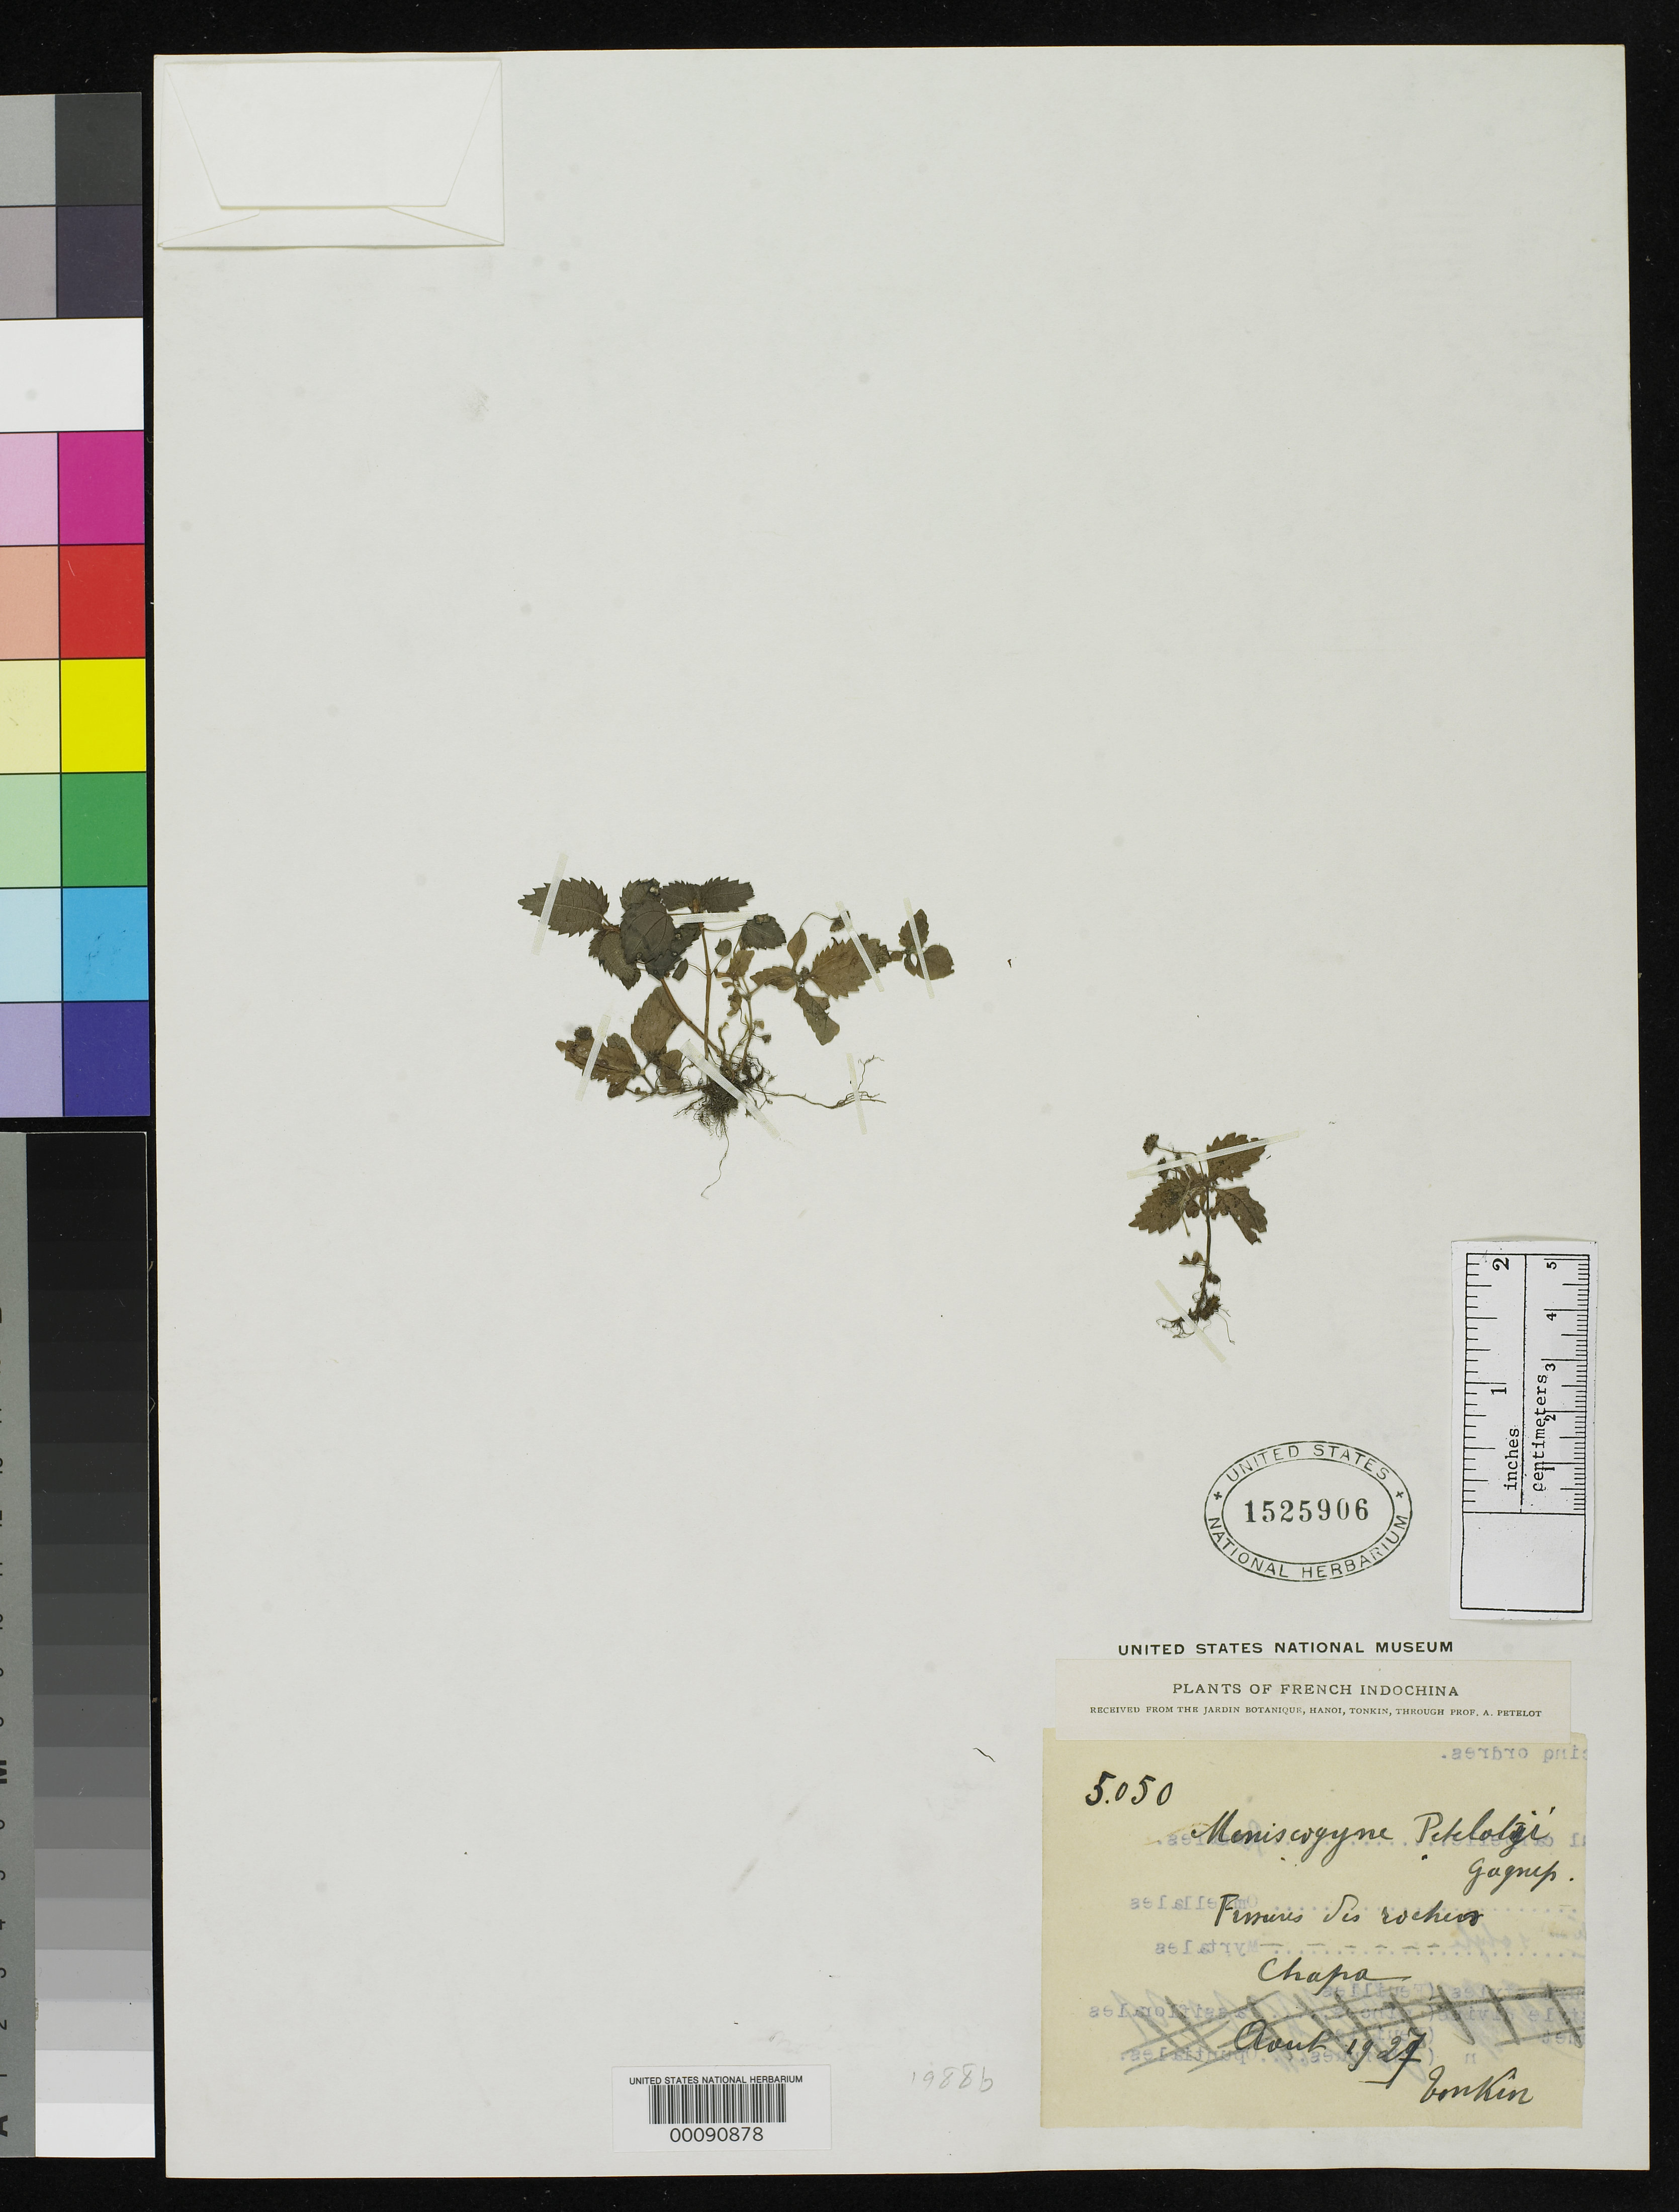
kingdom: Plantae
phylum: Tracheophyta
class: Magnoliopsida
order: Rosales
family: Urticaceae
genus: Meniscogyne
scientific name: Meniscogyne petelotii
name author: Gagnep.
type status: Isotype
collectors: P. A. Pételot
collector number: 5050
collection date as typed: Aug 1927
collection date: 1927-08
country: Vietnam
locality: Chapa.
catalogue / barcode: US 1525906